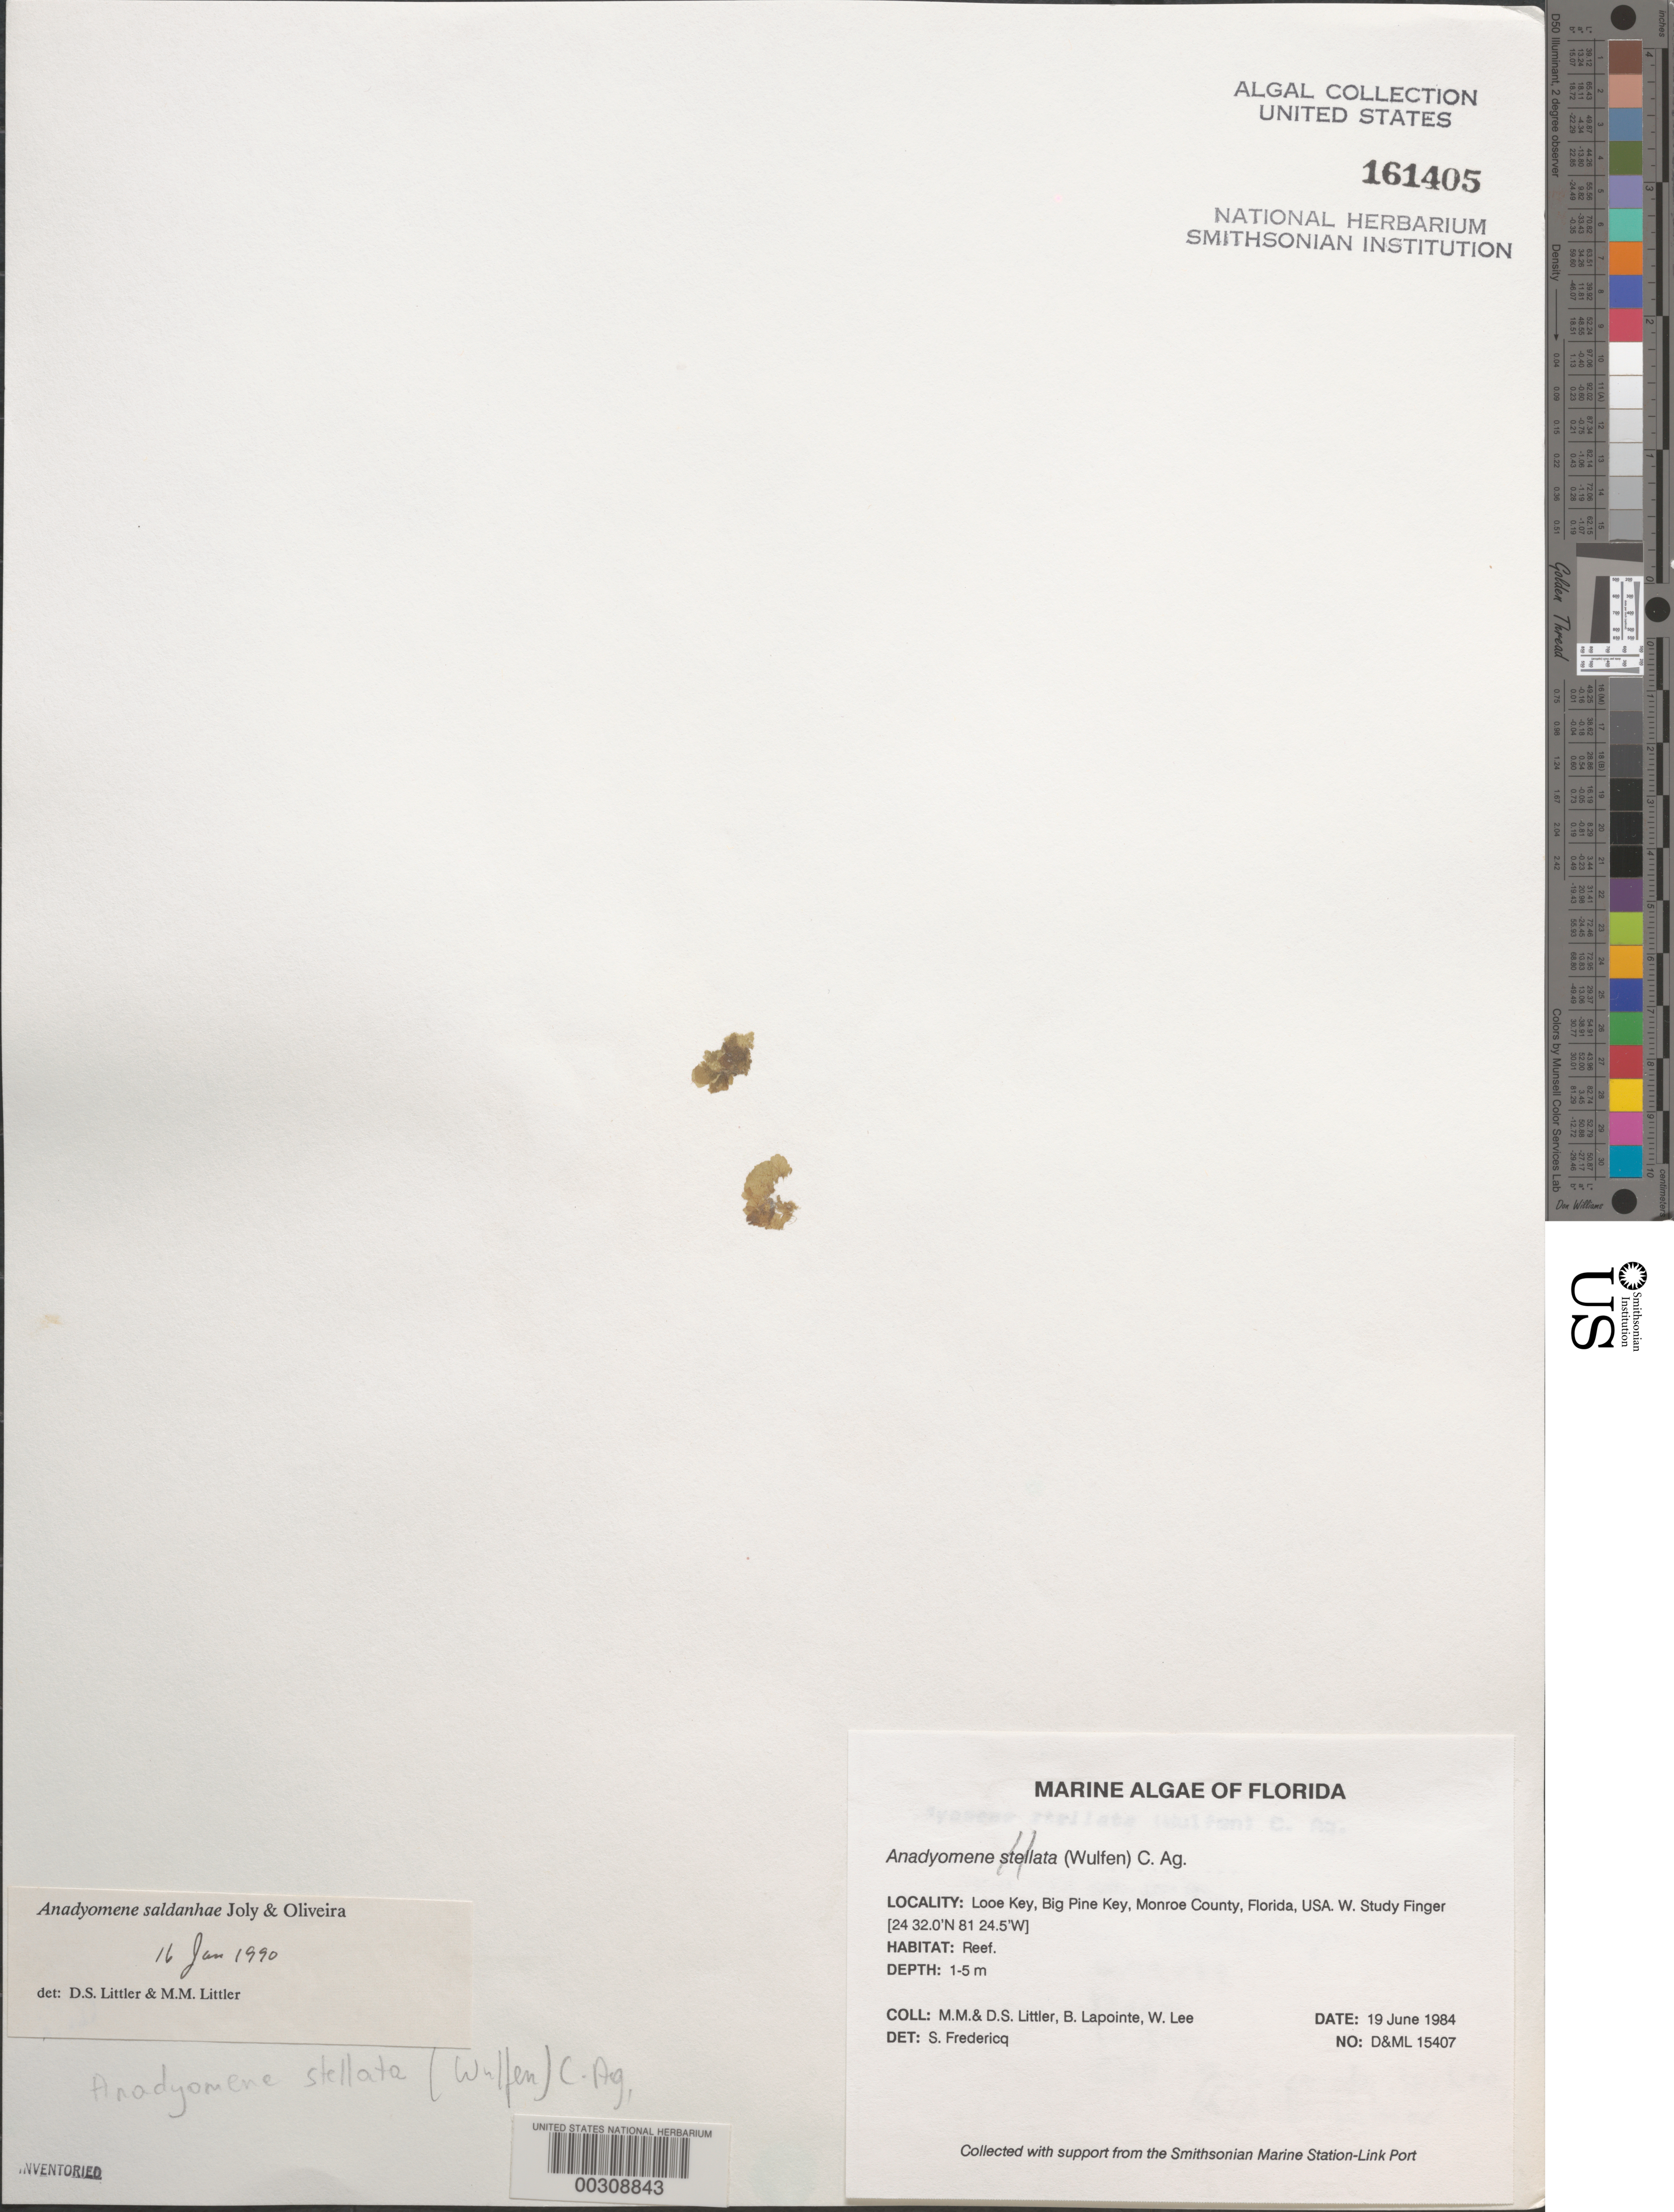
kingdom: Plantae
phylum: Chlorophyta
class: Ulvophyceae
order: Cladophorales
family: Anadyomenaceae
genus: Anadyomene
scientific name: Anadyomene saldanhae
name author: A.B. Joly & E.C. Oliveira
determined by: Littler, D. S.; Littler, M. M.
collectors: M. M. Littler, D. S. Littler, B. Lapointe & W. Lee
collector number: D&ML 15407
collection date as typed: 19 Jun 1984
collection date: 1984-06-19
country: United States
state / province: Florida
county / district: Monroe County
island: Looe Key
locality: Looe Key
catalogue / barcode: US 161405